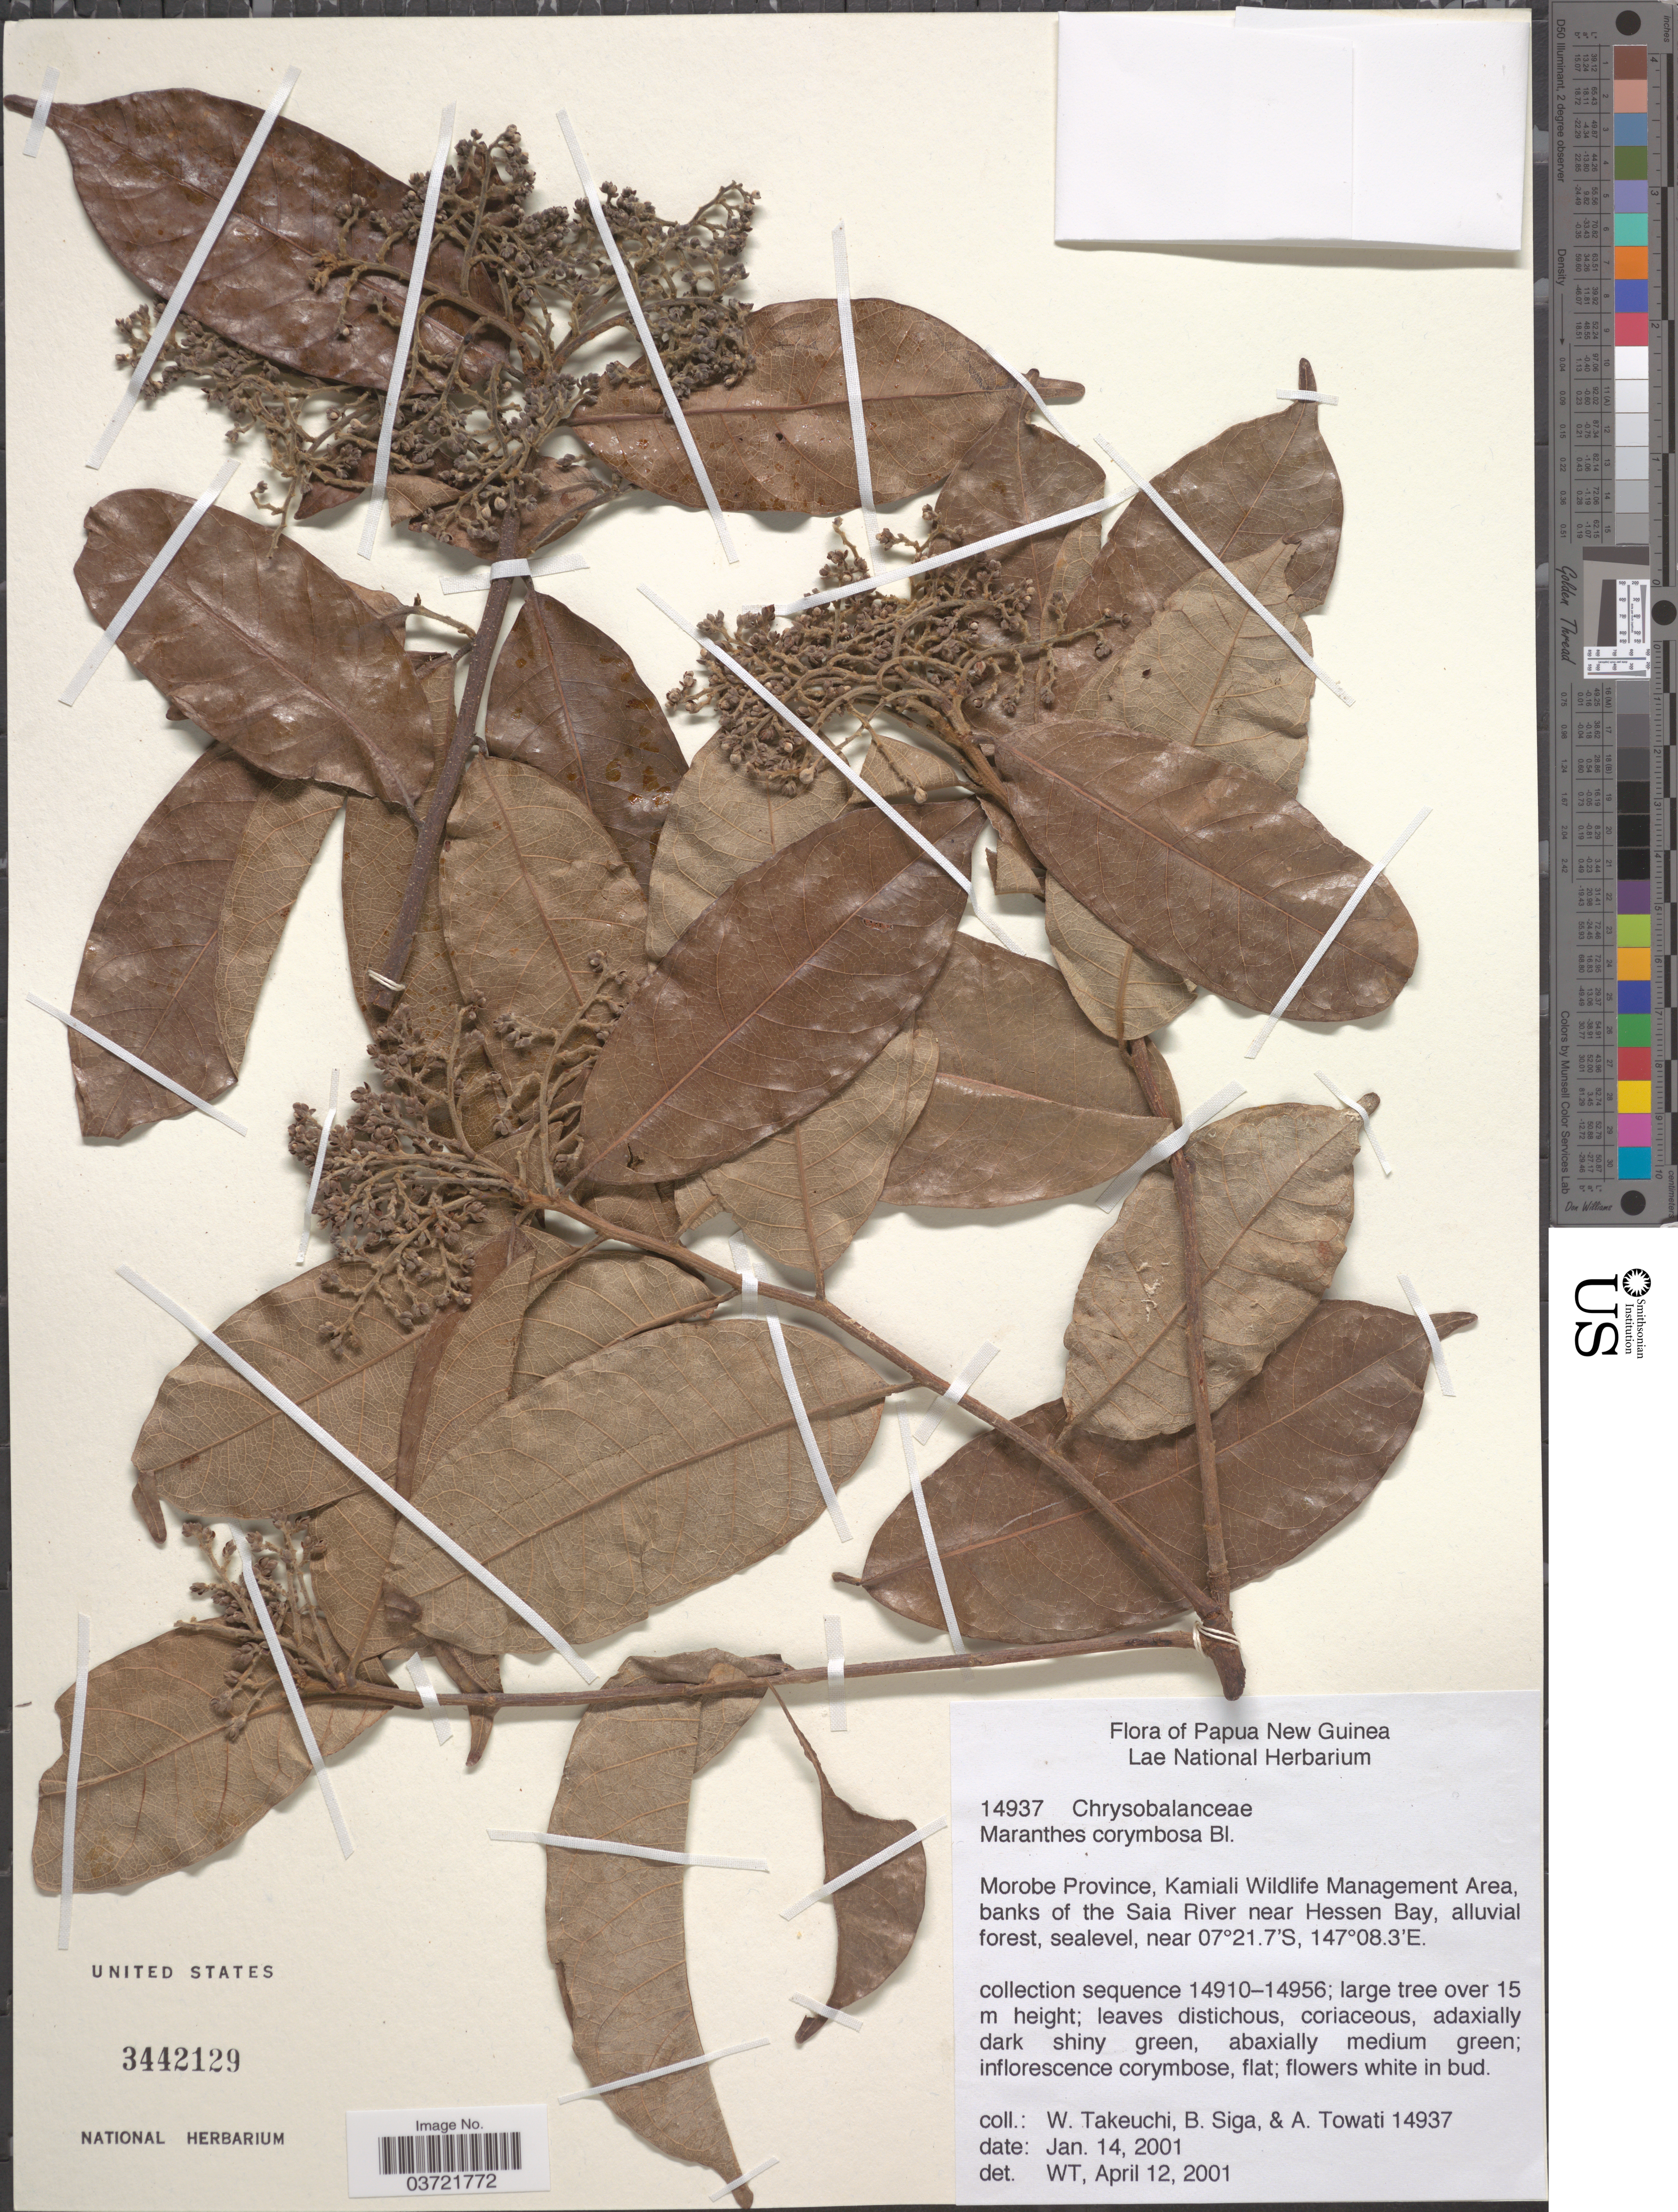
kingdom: Plantae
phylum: Tracheophyta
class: Magnoliopsida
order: Malpighiales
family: Chrysobalanaceae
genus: Maranthes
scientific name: Maranthes corymbosa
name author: Blume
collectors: W. Takeuchi, B. Siga & A. Towati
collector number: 14937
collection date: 2001-01-14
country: Papua New Guinea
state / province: Morobe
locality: Kamiali Wildlife Management Area, banks of the Saia River near Hessen Bay.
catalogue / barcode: US 3442129